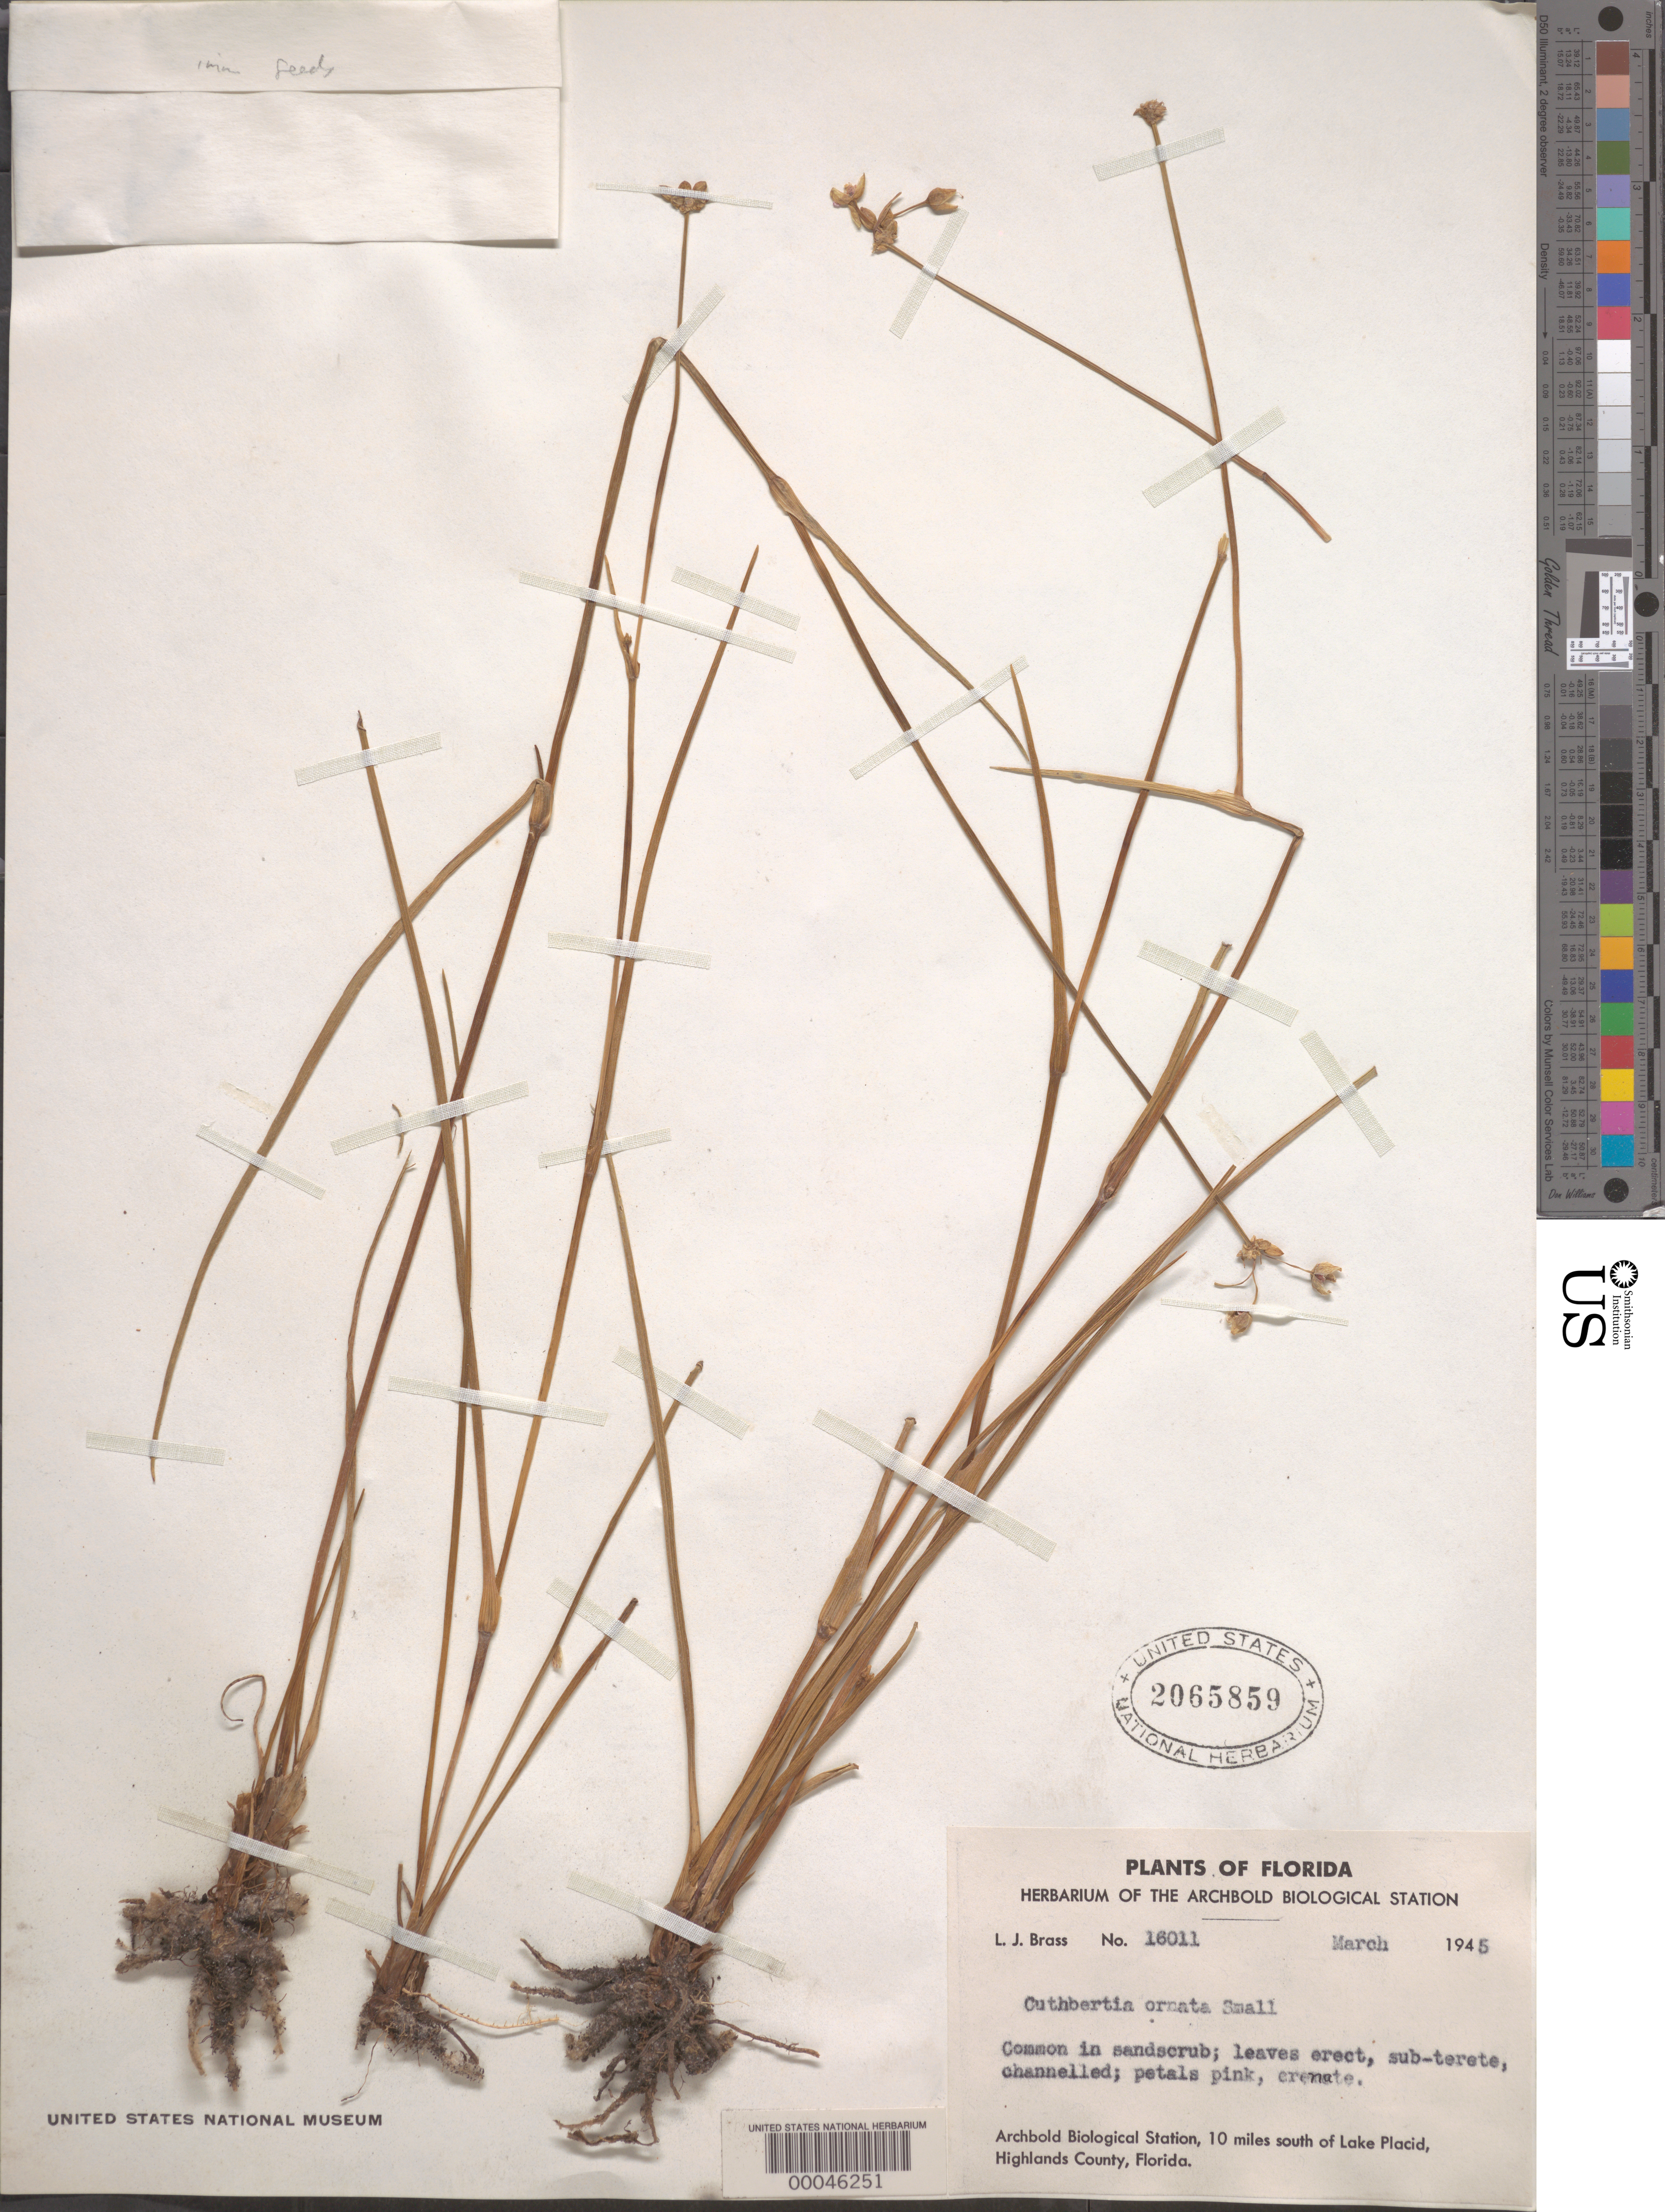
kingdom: Plantae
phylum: Tracheophyta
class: Liliopsida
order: Commelinales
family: Commelinaceae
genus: Cuthbertia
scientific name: Cuthbertia ornata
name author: Small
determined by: Strong, Mark T., (BOT), Smithsonian Institution - National Museum of Natural History (UNITED STATES)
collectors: L. J. Brass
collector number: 16011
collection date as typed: Mar 1945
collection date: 1945-03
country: United States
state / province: Florida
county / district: Highlands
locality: S of lake placid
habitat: Sandscrub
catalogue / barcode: US 2065859